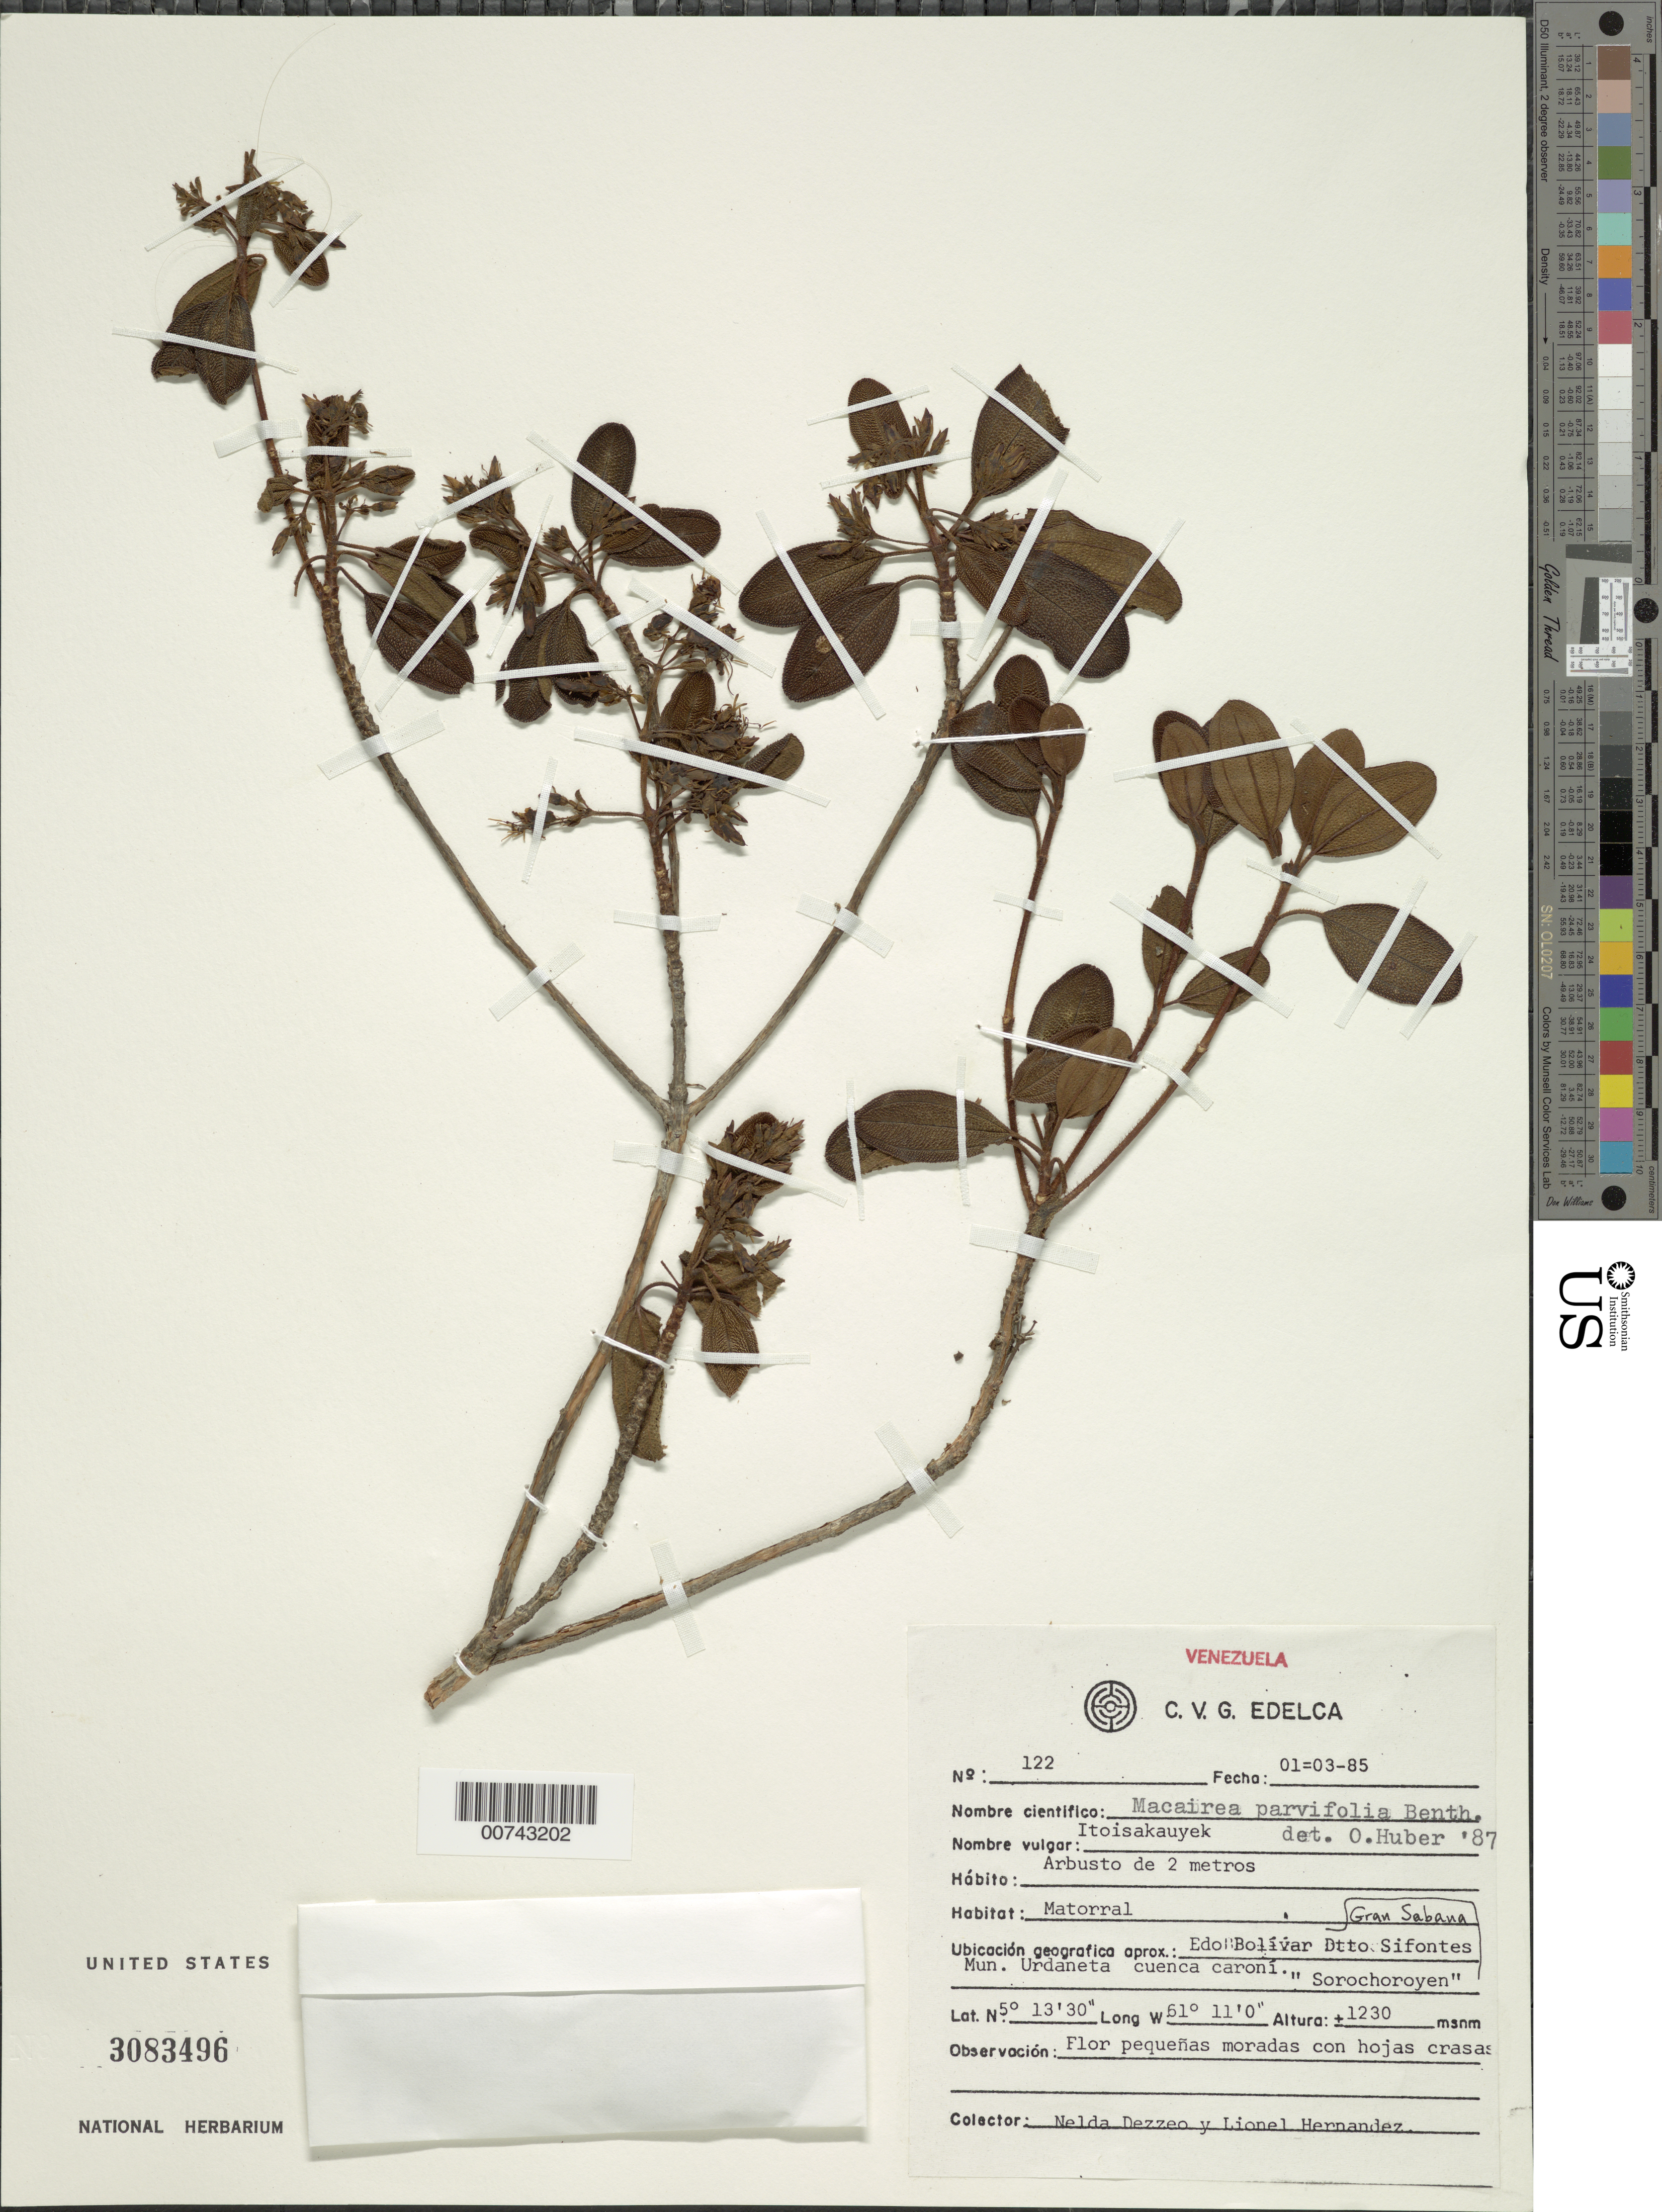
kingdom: Plantae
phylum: Tracheophyta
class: Magnoliopsida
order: Myrtales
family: Melastomataceae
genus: Macairea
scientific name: Macairea parvifolia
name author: Benth.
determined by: Huber, Otto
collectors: L. Hernández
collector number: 122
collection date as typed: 1-Mar-85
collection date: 1985-03-01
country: Venezuela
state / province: Bolívar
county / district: Sifontes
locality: Mun. Urdaneta, Cuenca Caroní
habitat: Matorral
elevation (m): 1230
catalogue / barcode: US 3083496